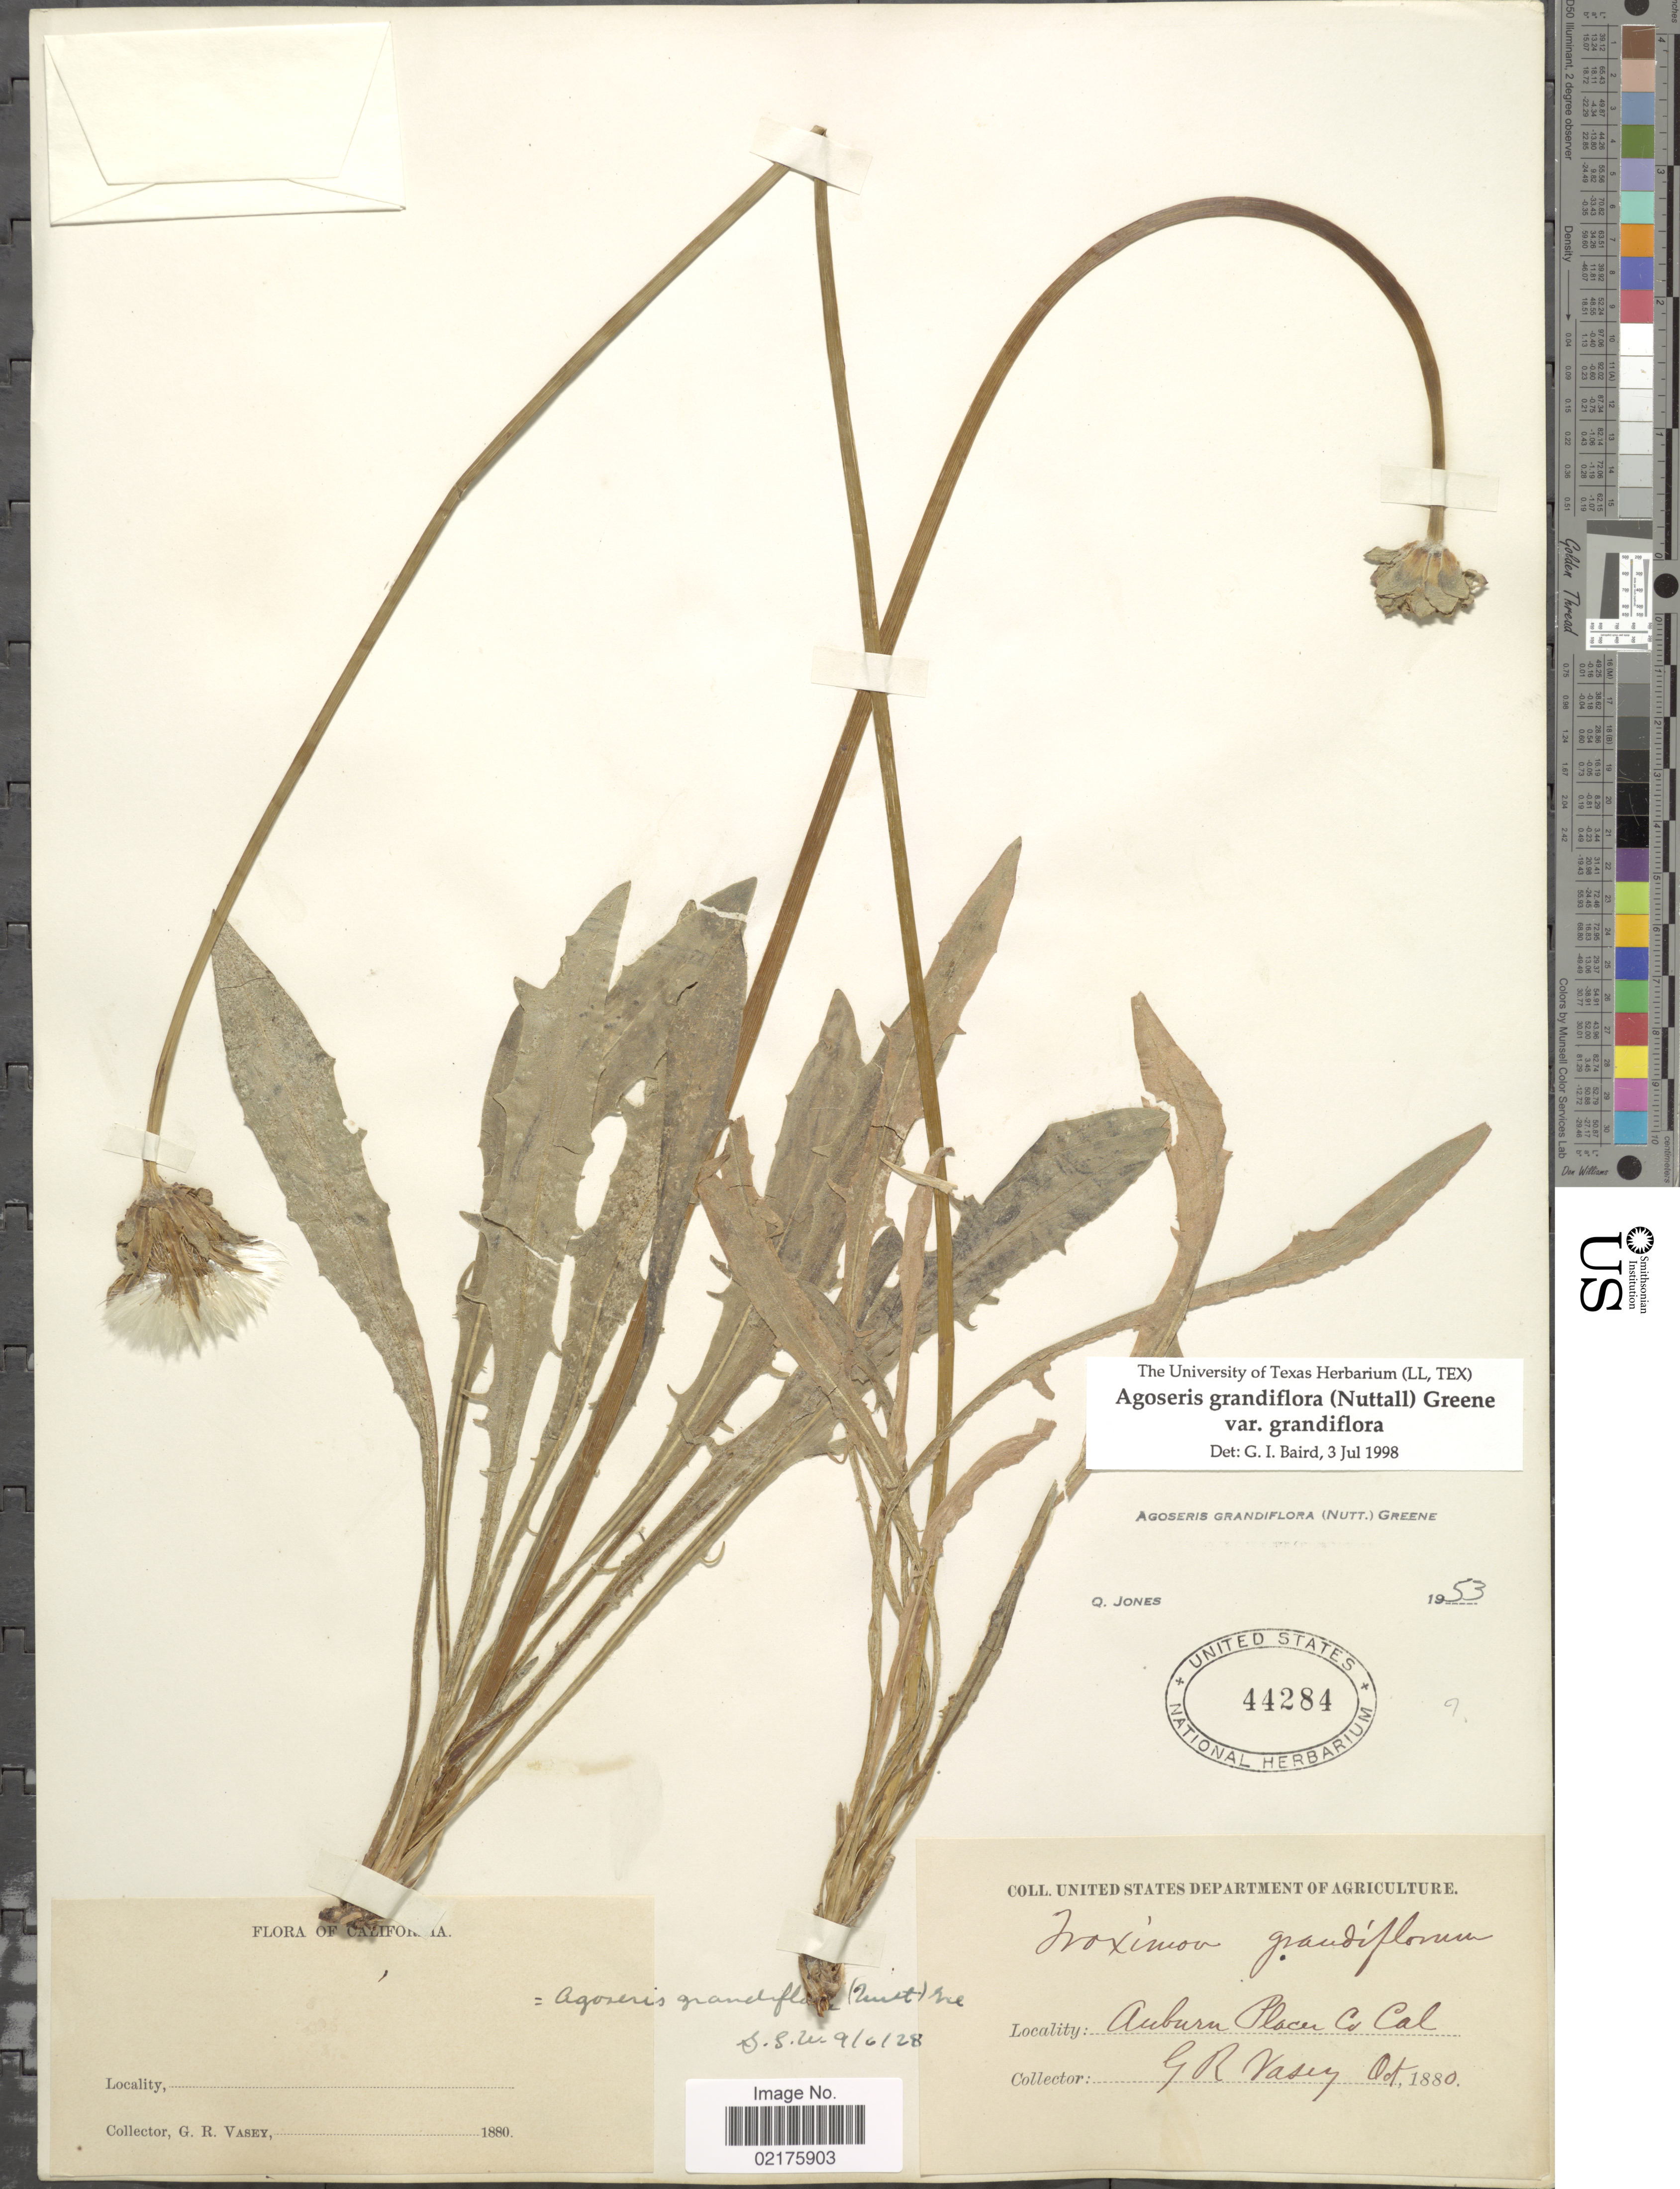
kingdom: Plantae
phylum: Tracheophyta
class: Magnoliopsida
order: Asterales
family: Asteraceae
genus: Agoseris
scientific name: Agoseris grandiflora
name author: (Nutt.) Greene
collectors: G. R. Vasey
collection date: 1880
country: United States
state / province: California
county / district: Placer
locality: Auburn Placer Co. Cal.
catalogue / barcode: US 44284